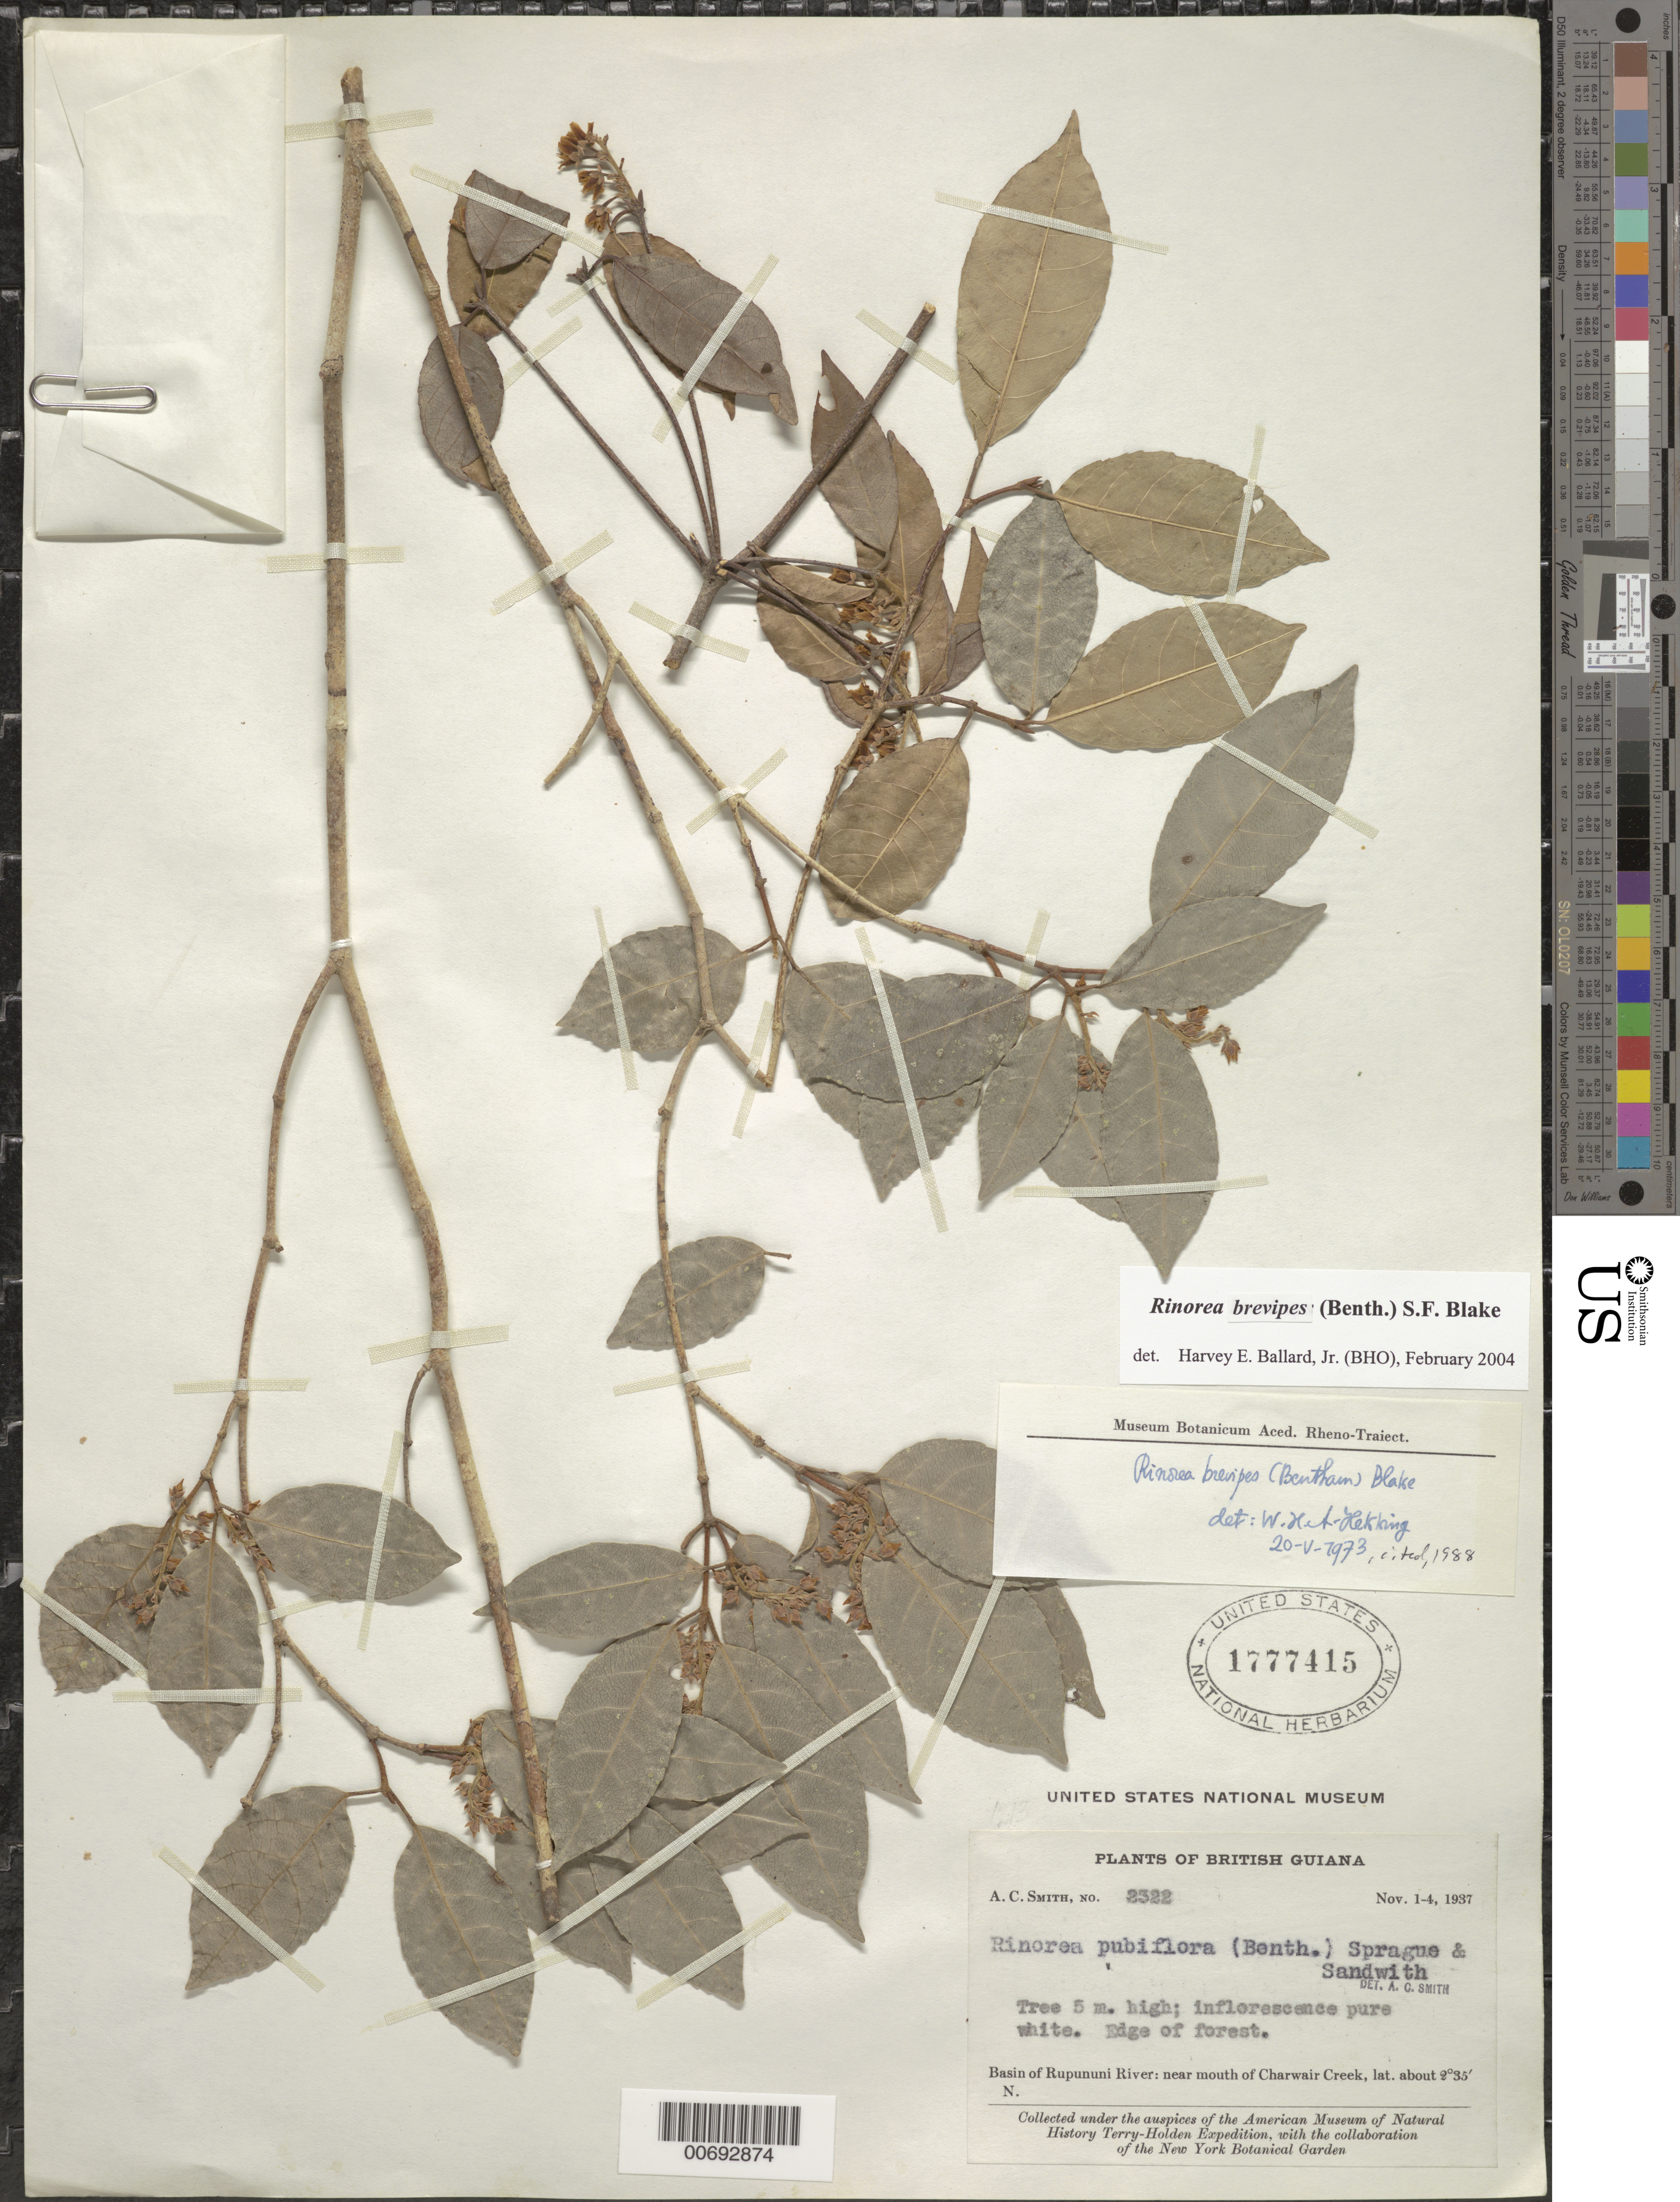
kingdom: Plantae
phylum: Tracheophyta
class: Magnoliopsida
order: Malpighiales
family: Violaceae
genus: Rinorea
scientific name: Rinorea brevipes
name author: (Benth.) S.F. Blake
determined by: Ballard, Harvey E.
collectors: A. C. Smith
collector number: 2322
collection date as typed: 1-Nov-37 to 4-Nov-37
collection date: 1937-11-01/1937-11-04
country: Guyana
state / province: U. Takutu-U. Essequibo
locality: Charwair Creek, near mouth, Rupununi R. basin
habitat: Edge of forest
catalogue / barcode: US 1777415